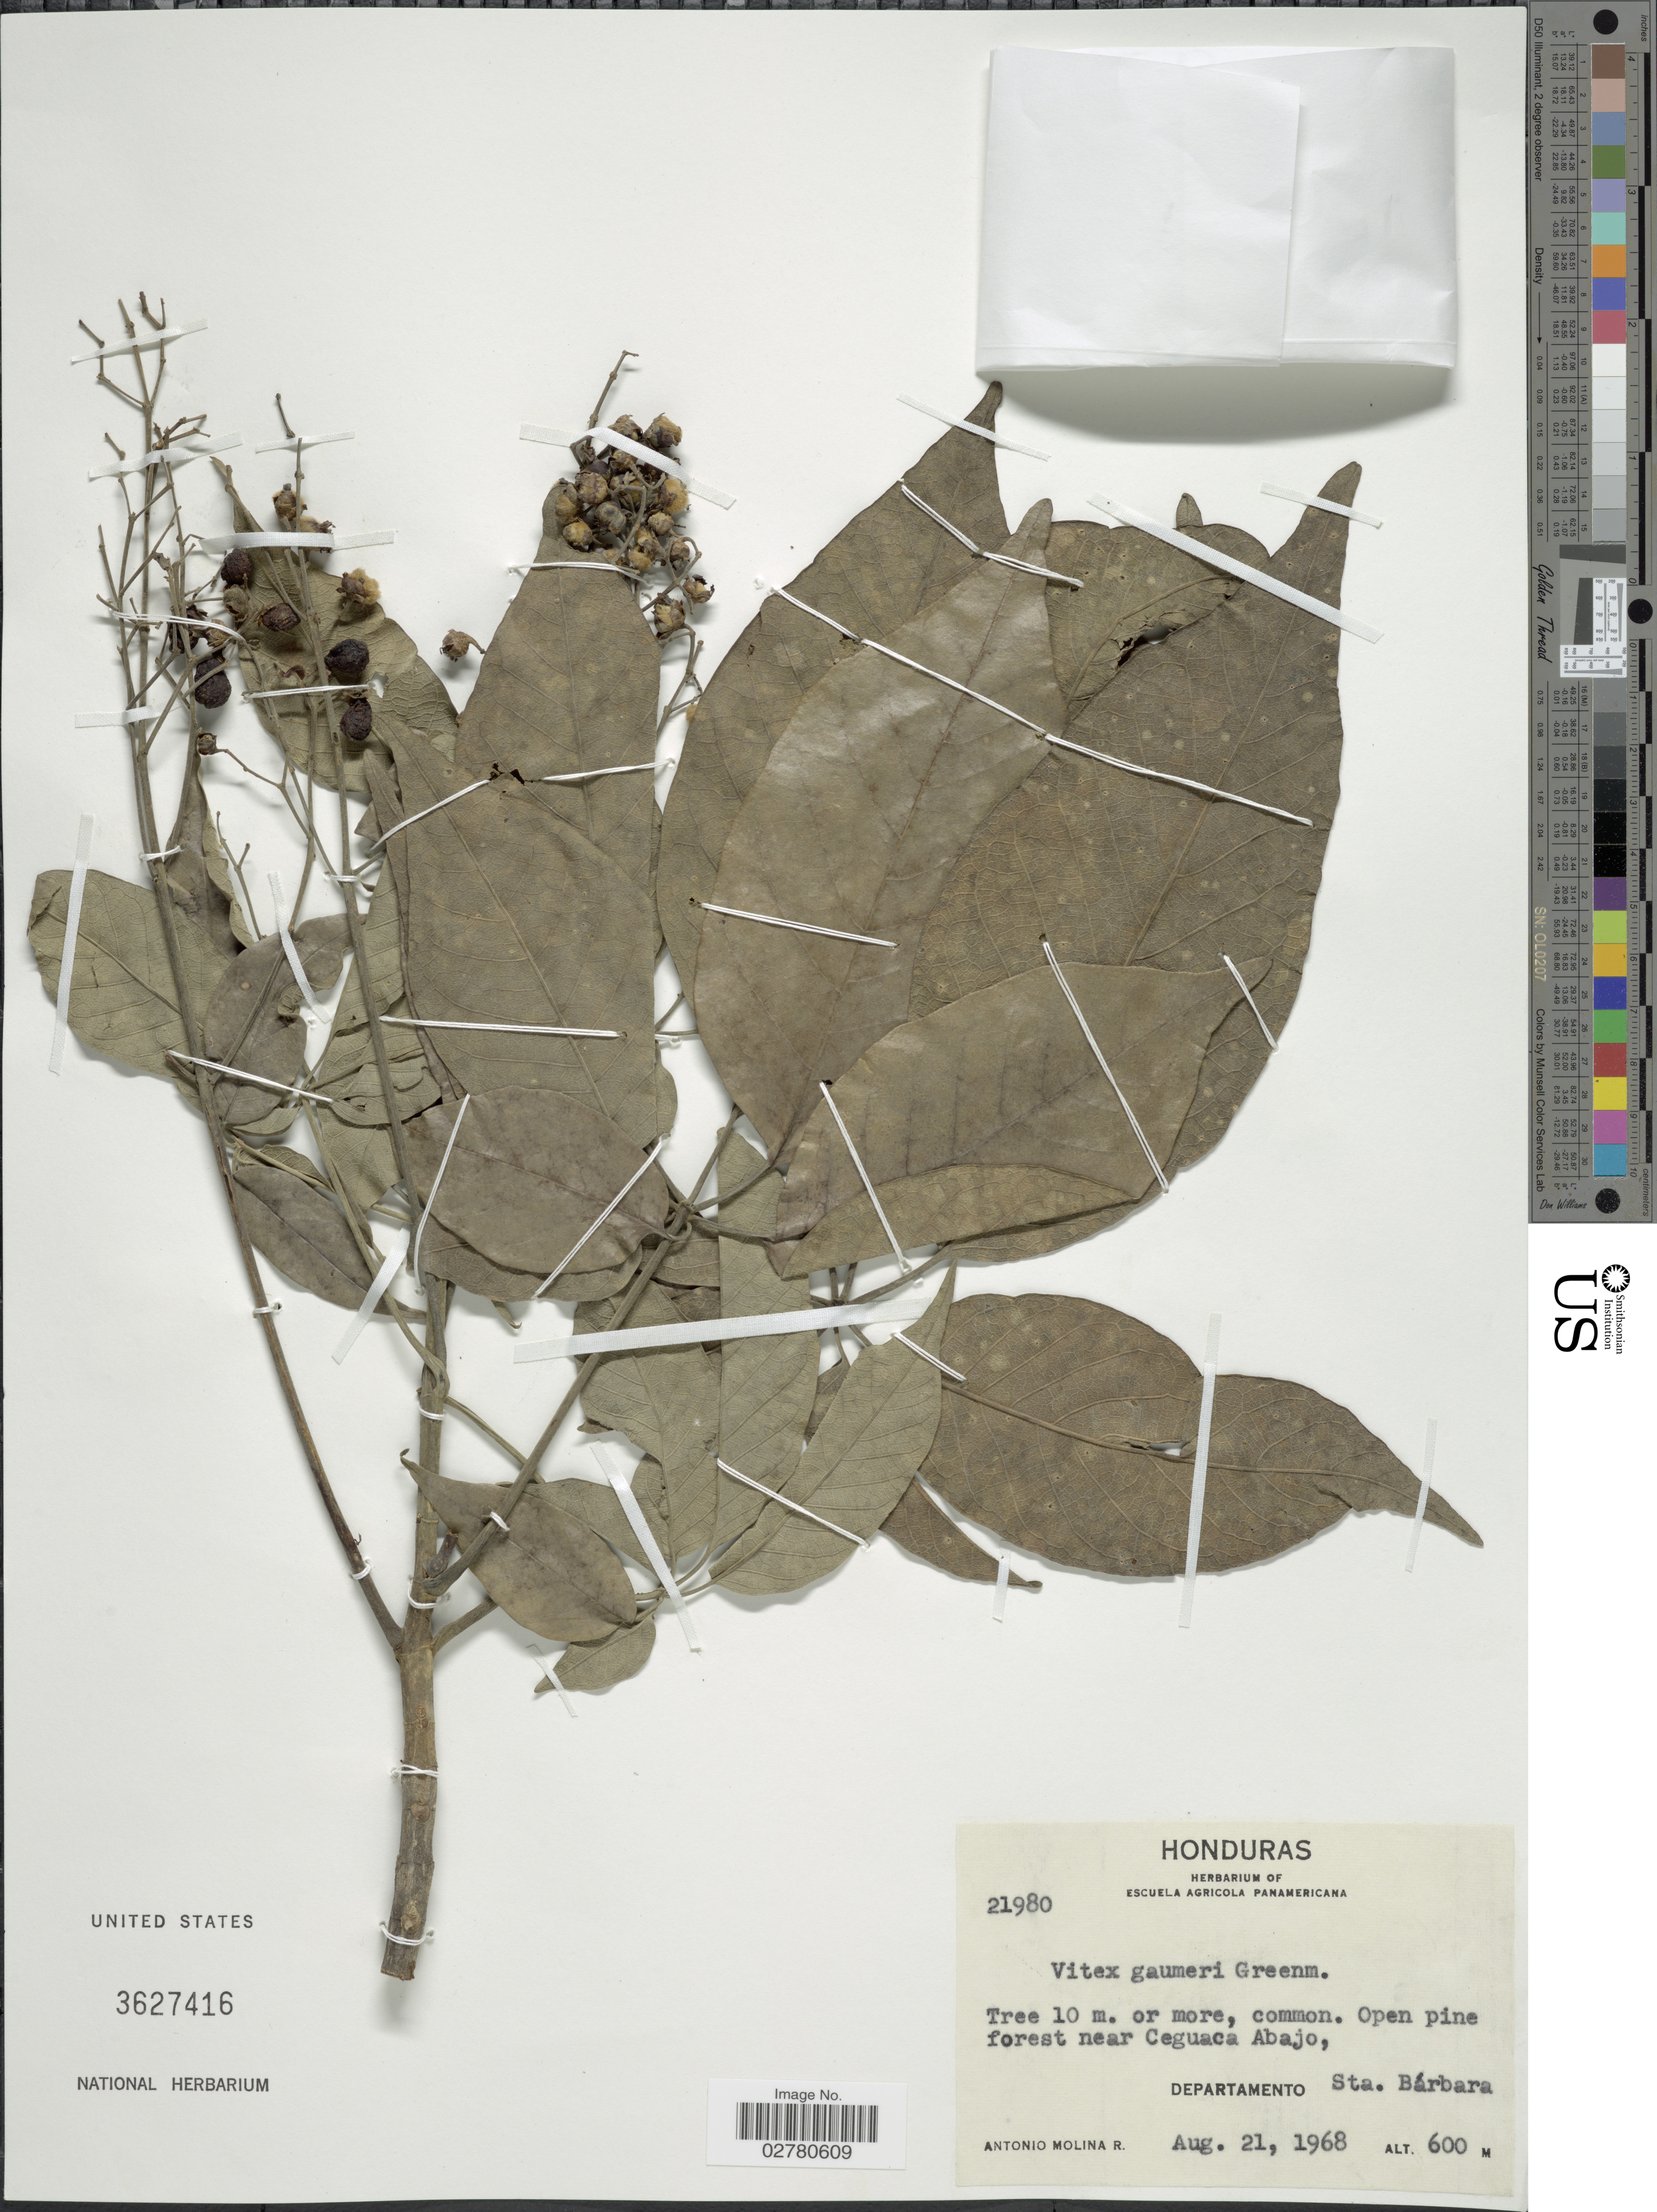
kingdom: Plantae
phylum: Tracheophyta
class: Magnoliopsida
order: Lamiales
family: Lamiaceae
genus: Vitex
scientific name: Vitex gaumeri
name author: Greenm.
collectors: A. Molina R.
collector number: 21980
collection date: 1968-08-21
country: Honduras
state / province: Santa Bárbara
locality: Open pine forest near Ceguaca Abajo, Departamento Sta. Bárbara.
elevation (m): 600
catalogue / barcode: US 3627416